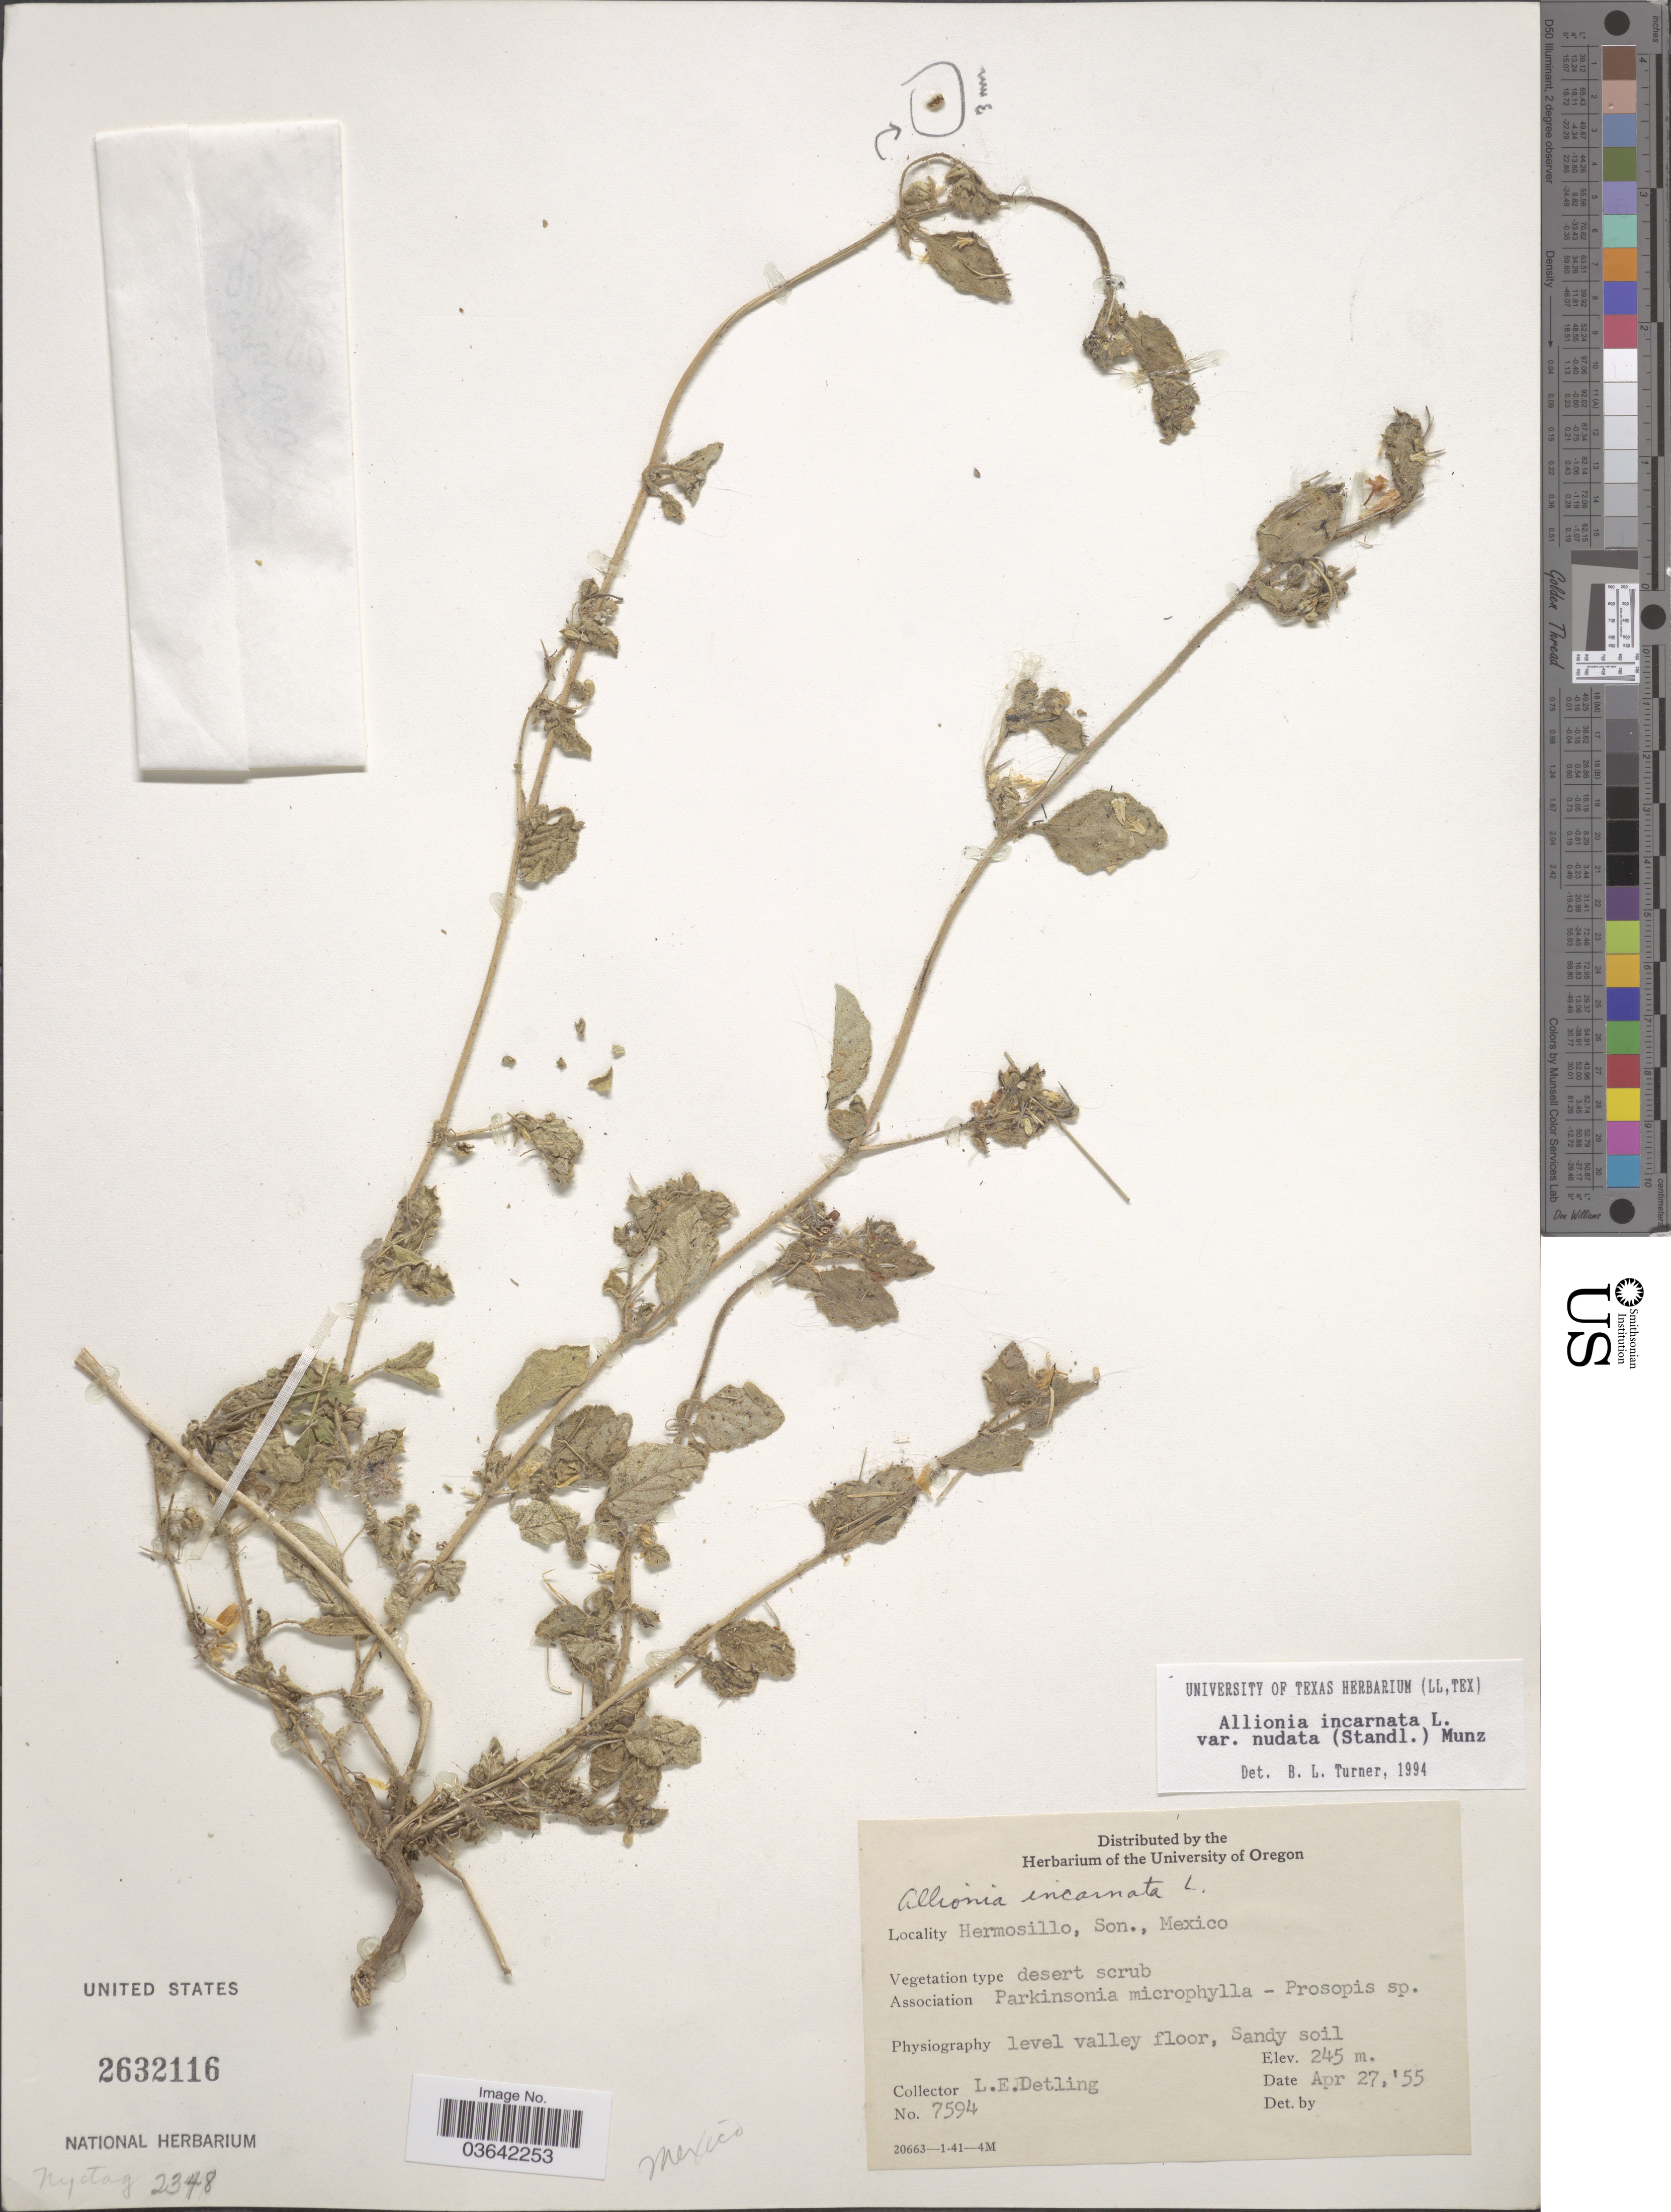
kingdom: Plantae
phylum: Tracheophyta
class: Magnoliopsida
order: Caryophyllales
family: Nyctaginaceae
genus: Allionia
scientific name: Allionia incarnata var. nudata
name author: (Standl.) Munz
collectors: L. E. Detling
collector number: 7594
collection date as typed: Transcribed d/m/y: 27/4/55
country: Mexico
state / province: Sonora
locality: Hermosillo.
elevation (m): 245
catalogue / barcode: US 2632116